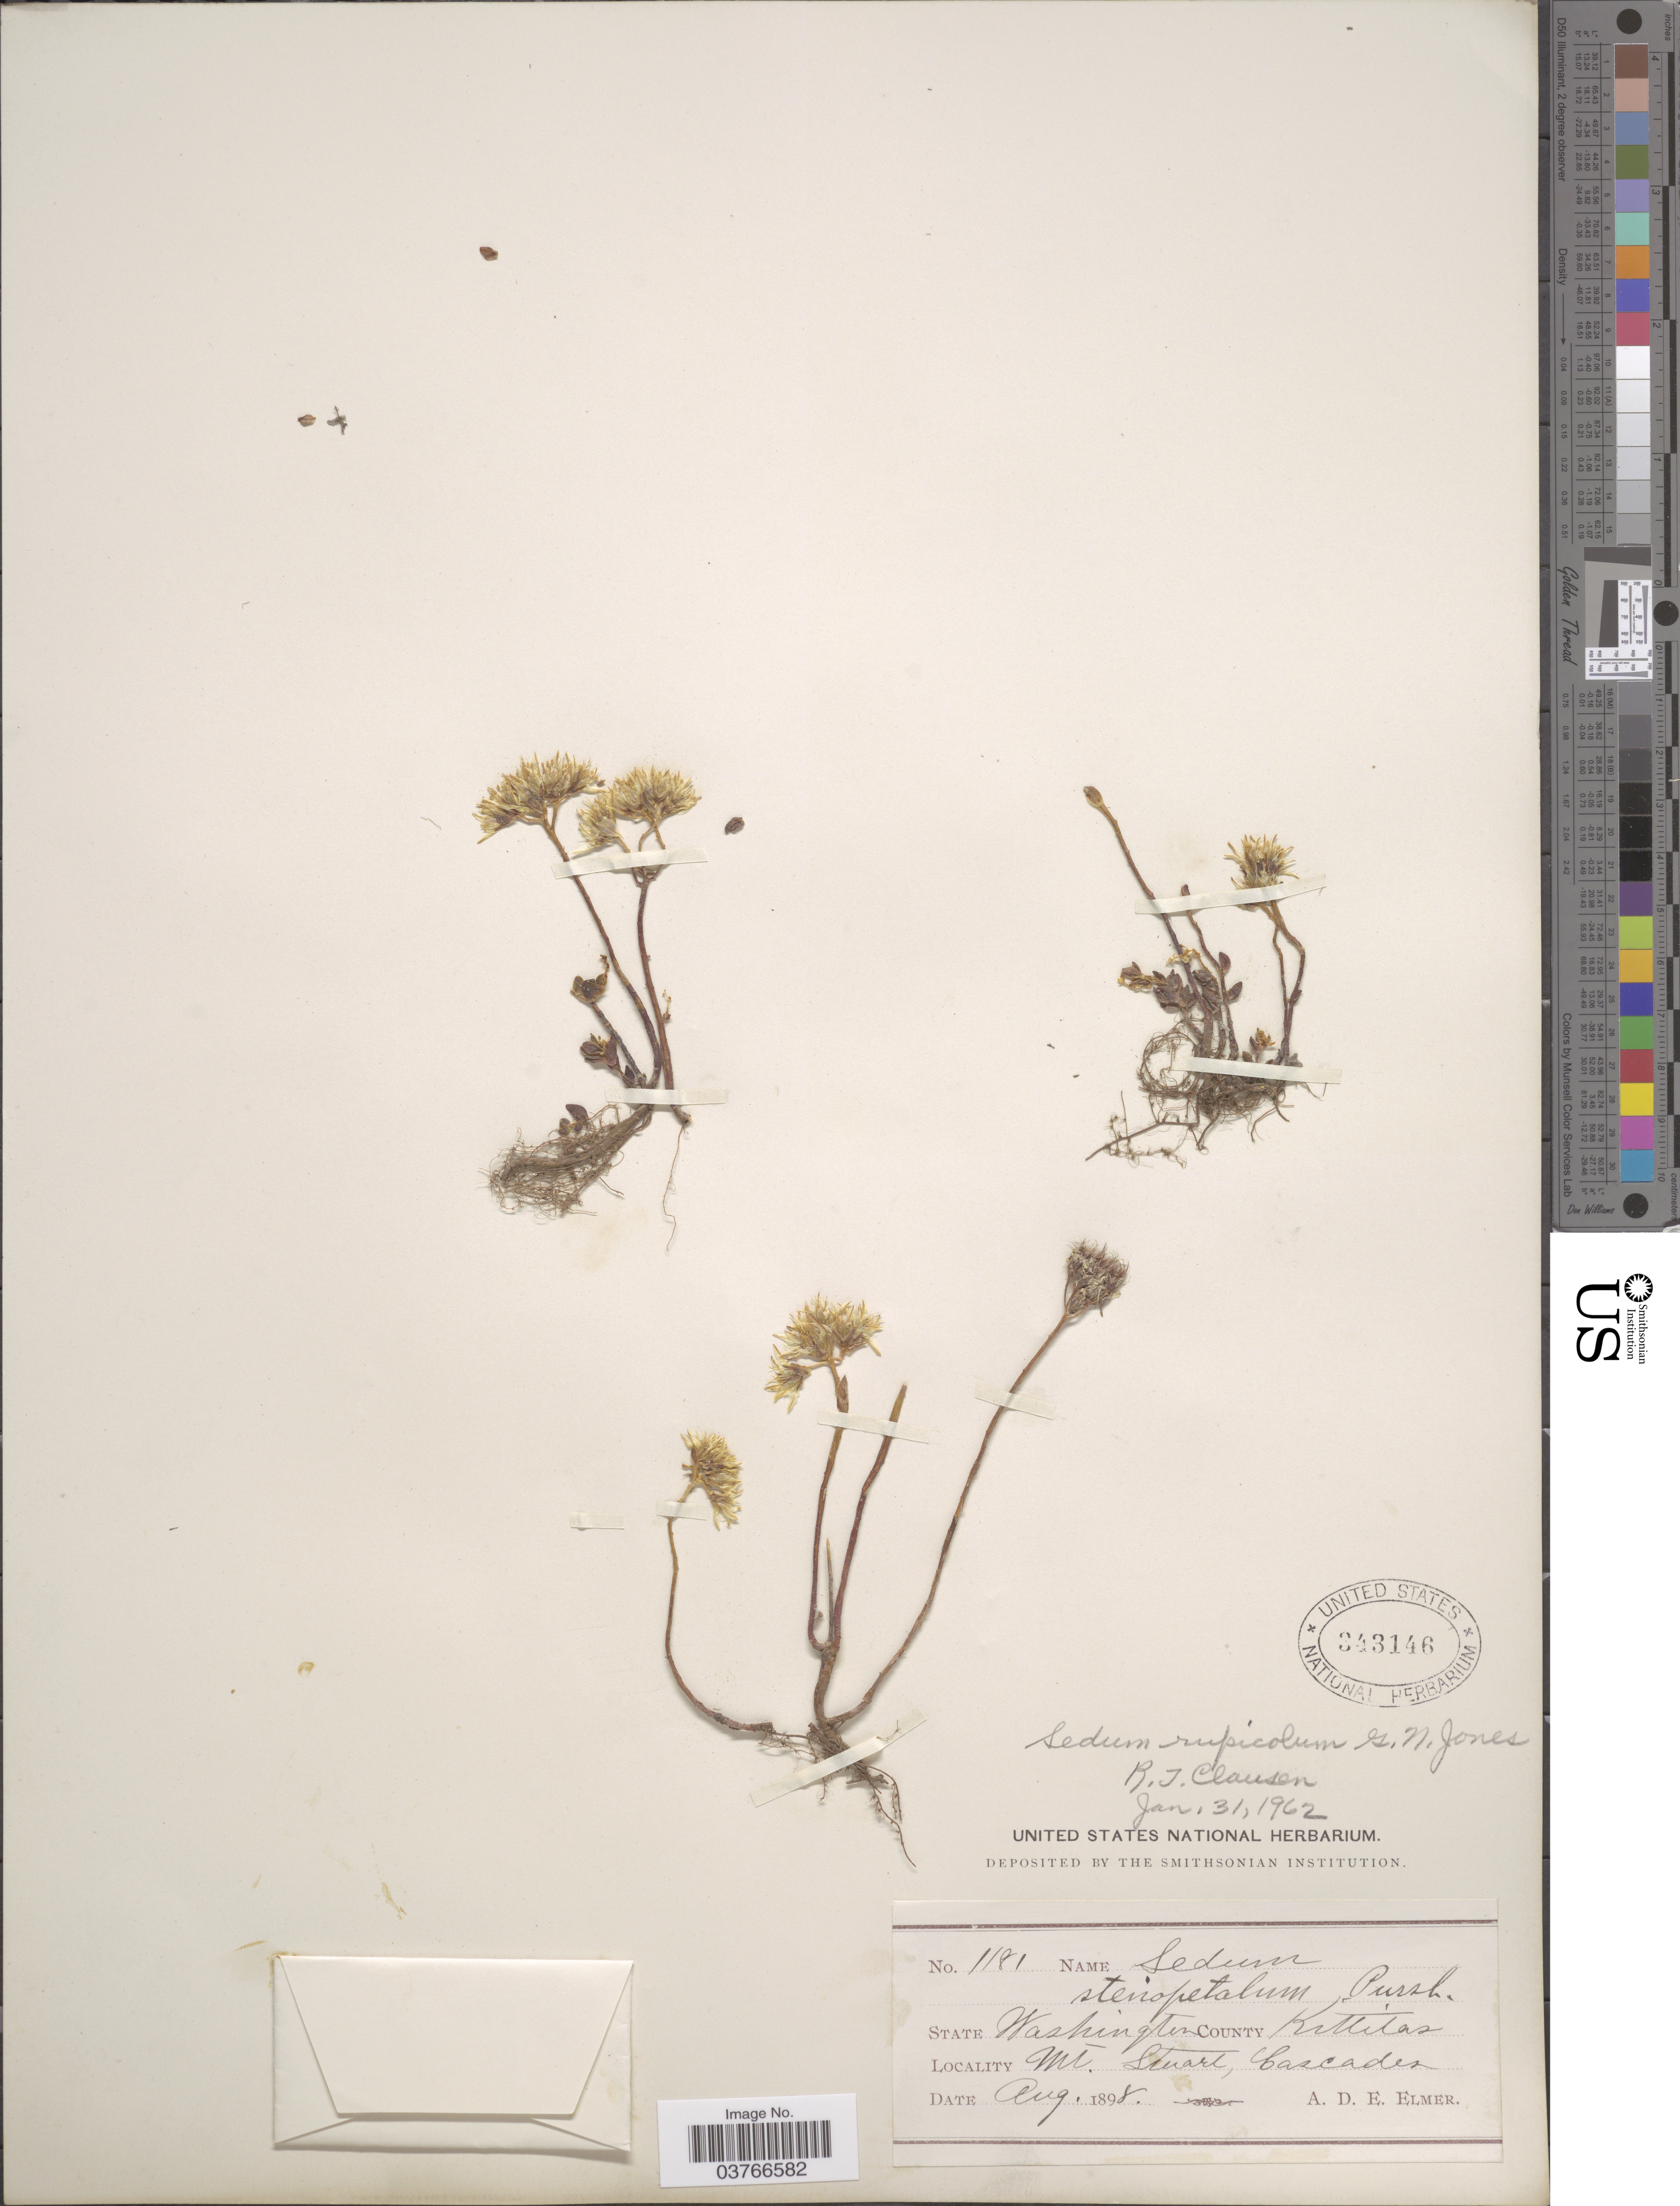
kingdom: Plantae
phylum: Tracheophyta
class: Magnoliopsida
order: Saxifragales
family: Crassulaceae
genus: Sedum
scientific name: Sedum rupicola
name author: G.N. Jones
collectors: A. D. E. Elmer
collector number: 1181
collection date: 1898-08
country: United States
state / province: Washington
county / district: Kittitas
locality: County Kittitas. Mt. Stuart, Cascades.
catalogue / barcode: US 343146